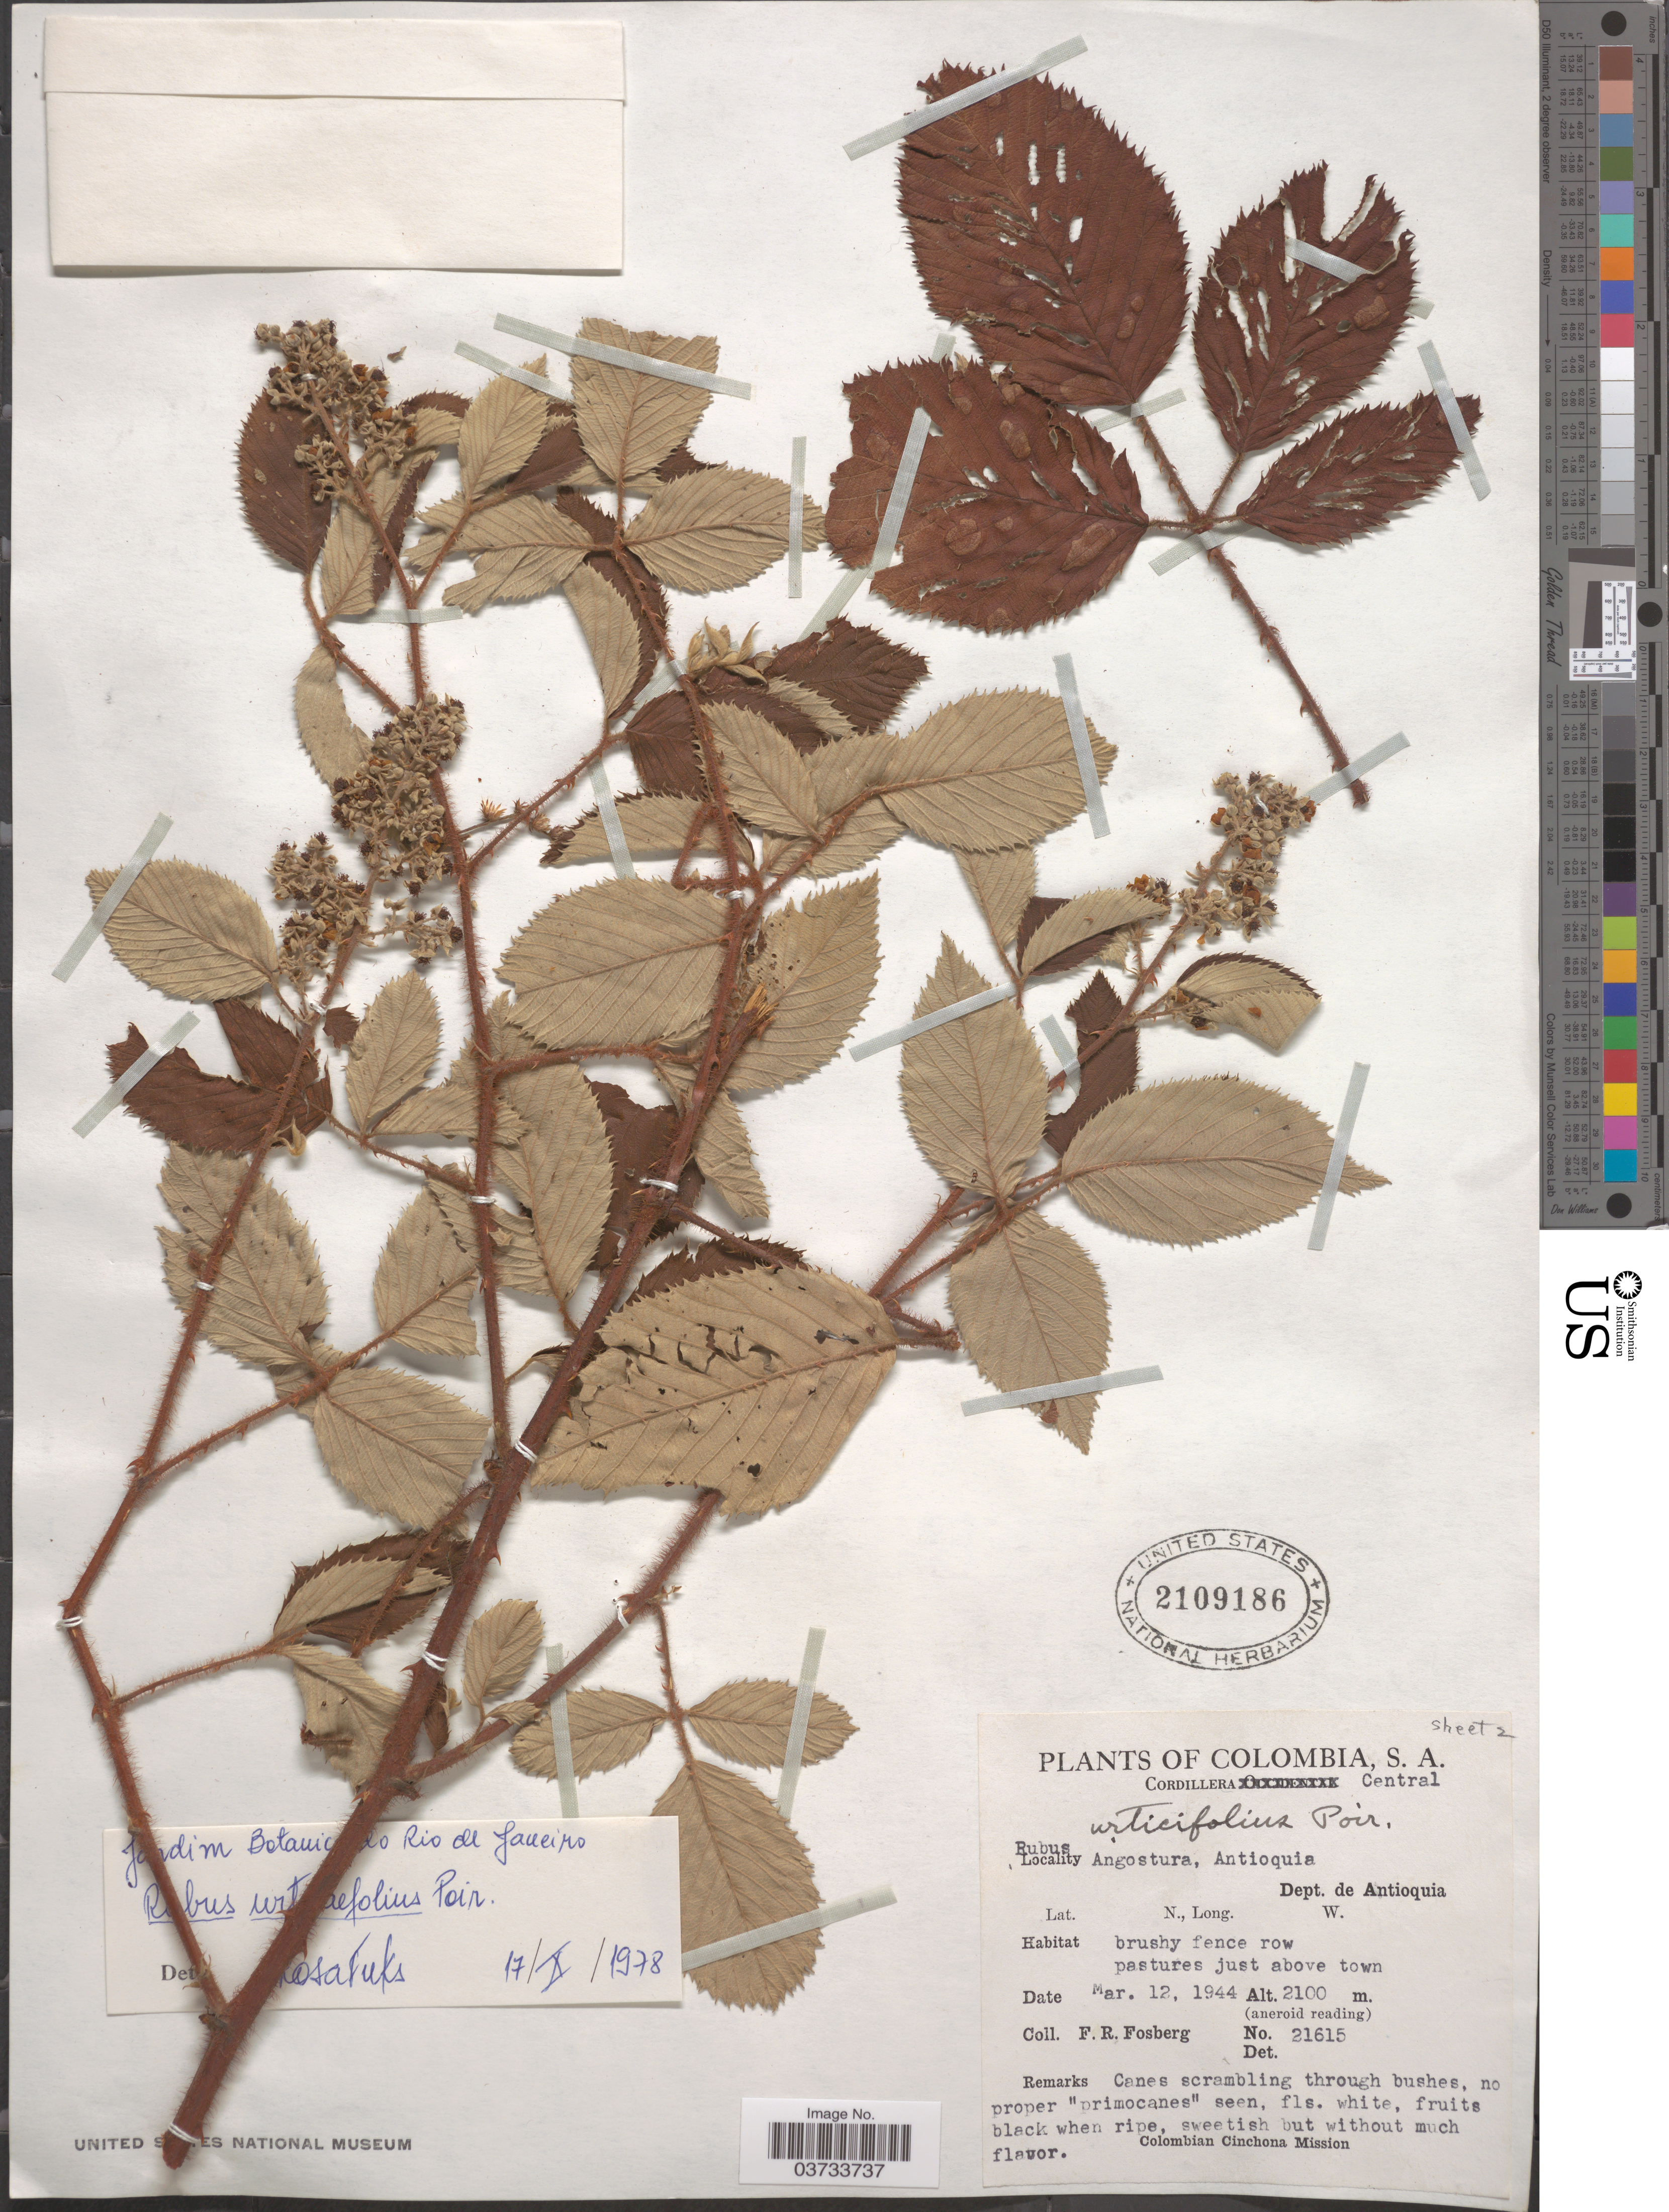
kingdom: Plantae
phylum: Tracheophyta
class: Magnoliopsida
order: Rosales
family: Rosaceae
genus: Rubus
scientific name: Rubus urticifolius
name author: Poir.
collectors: F. R. Fosberg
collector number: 21615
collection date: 1944-03-12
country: Colombia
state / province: Antioquia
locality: Cordillera Central. Angostura, Dept. de Antioquia.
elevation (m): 2100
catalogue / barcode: US 2109186